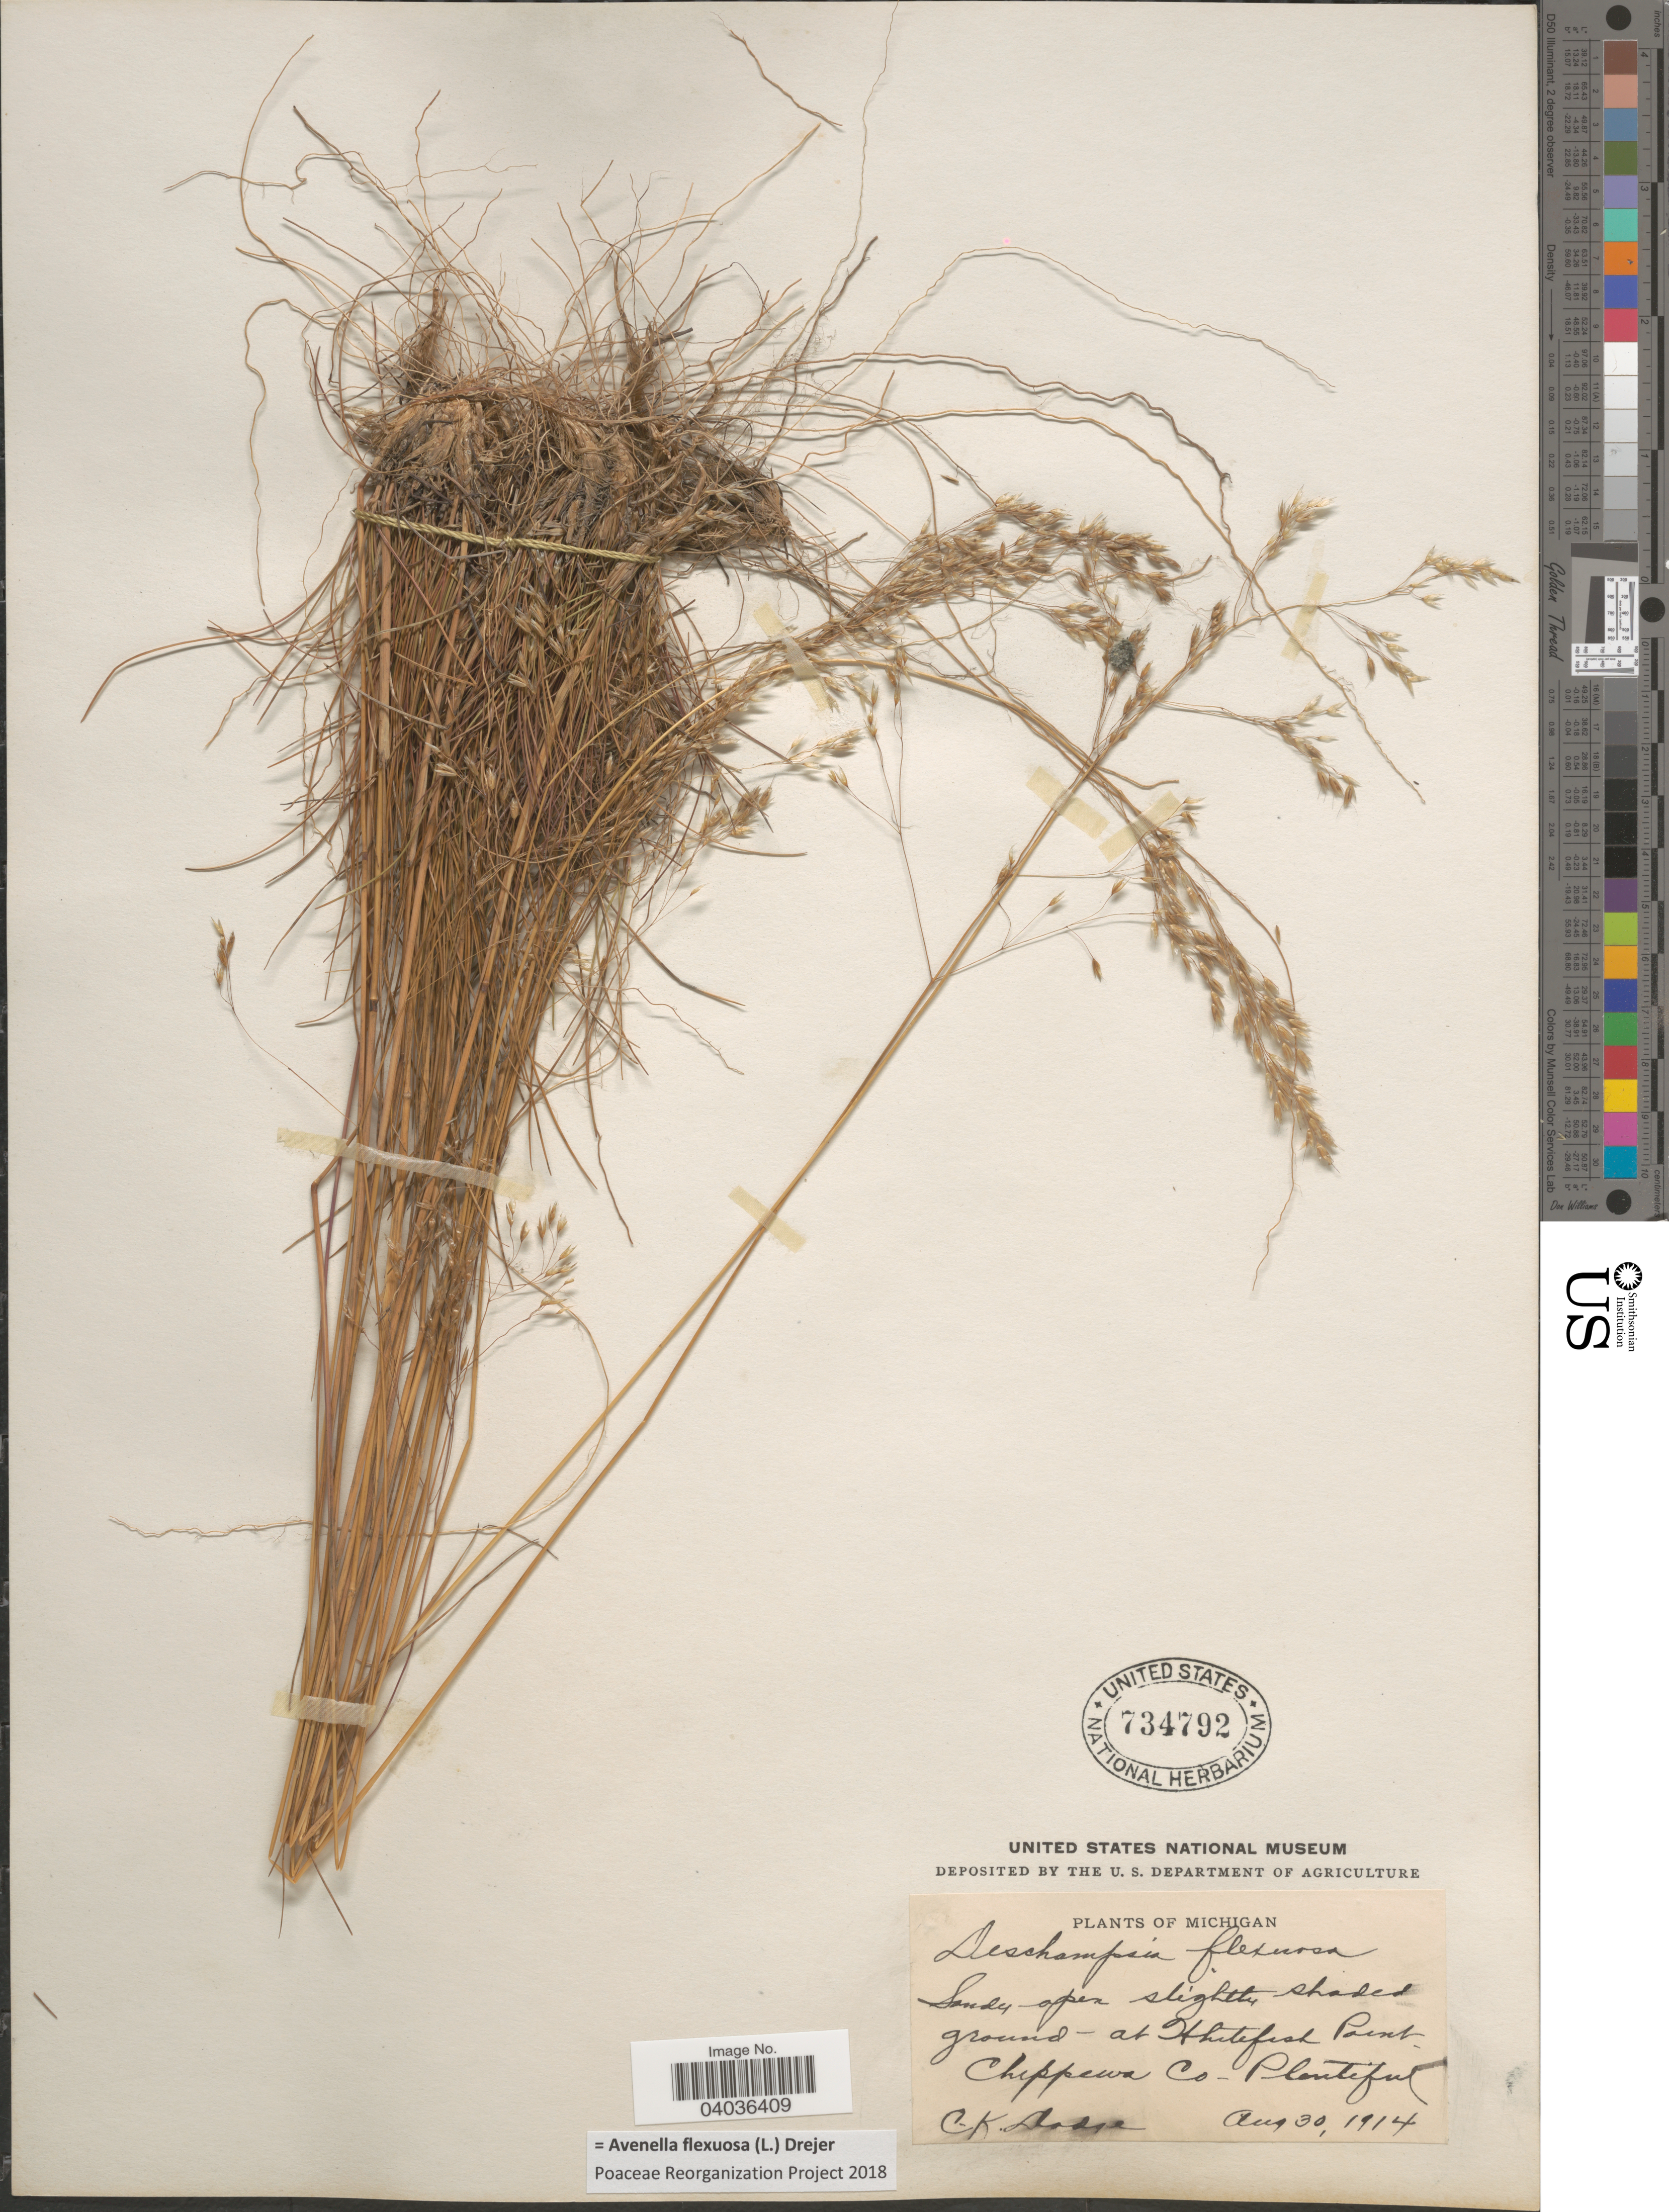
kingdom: Plantae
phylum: Tracheophyta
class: Liliopsida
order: Poales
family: Poaceae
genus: Avenella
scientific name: Avenella flexuosa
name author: (L.) Drejer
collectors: C. Dodge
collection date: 1914-08-30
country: United States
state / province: Michigan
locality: At Whitefish Point. Chippewa Co. - Plentiful.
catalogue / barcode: US 734792